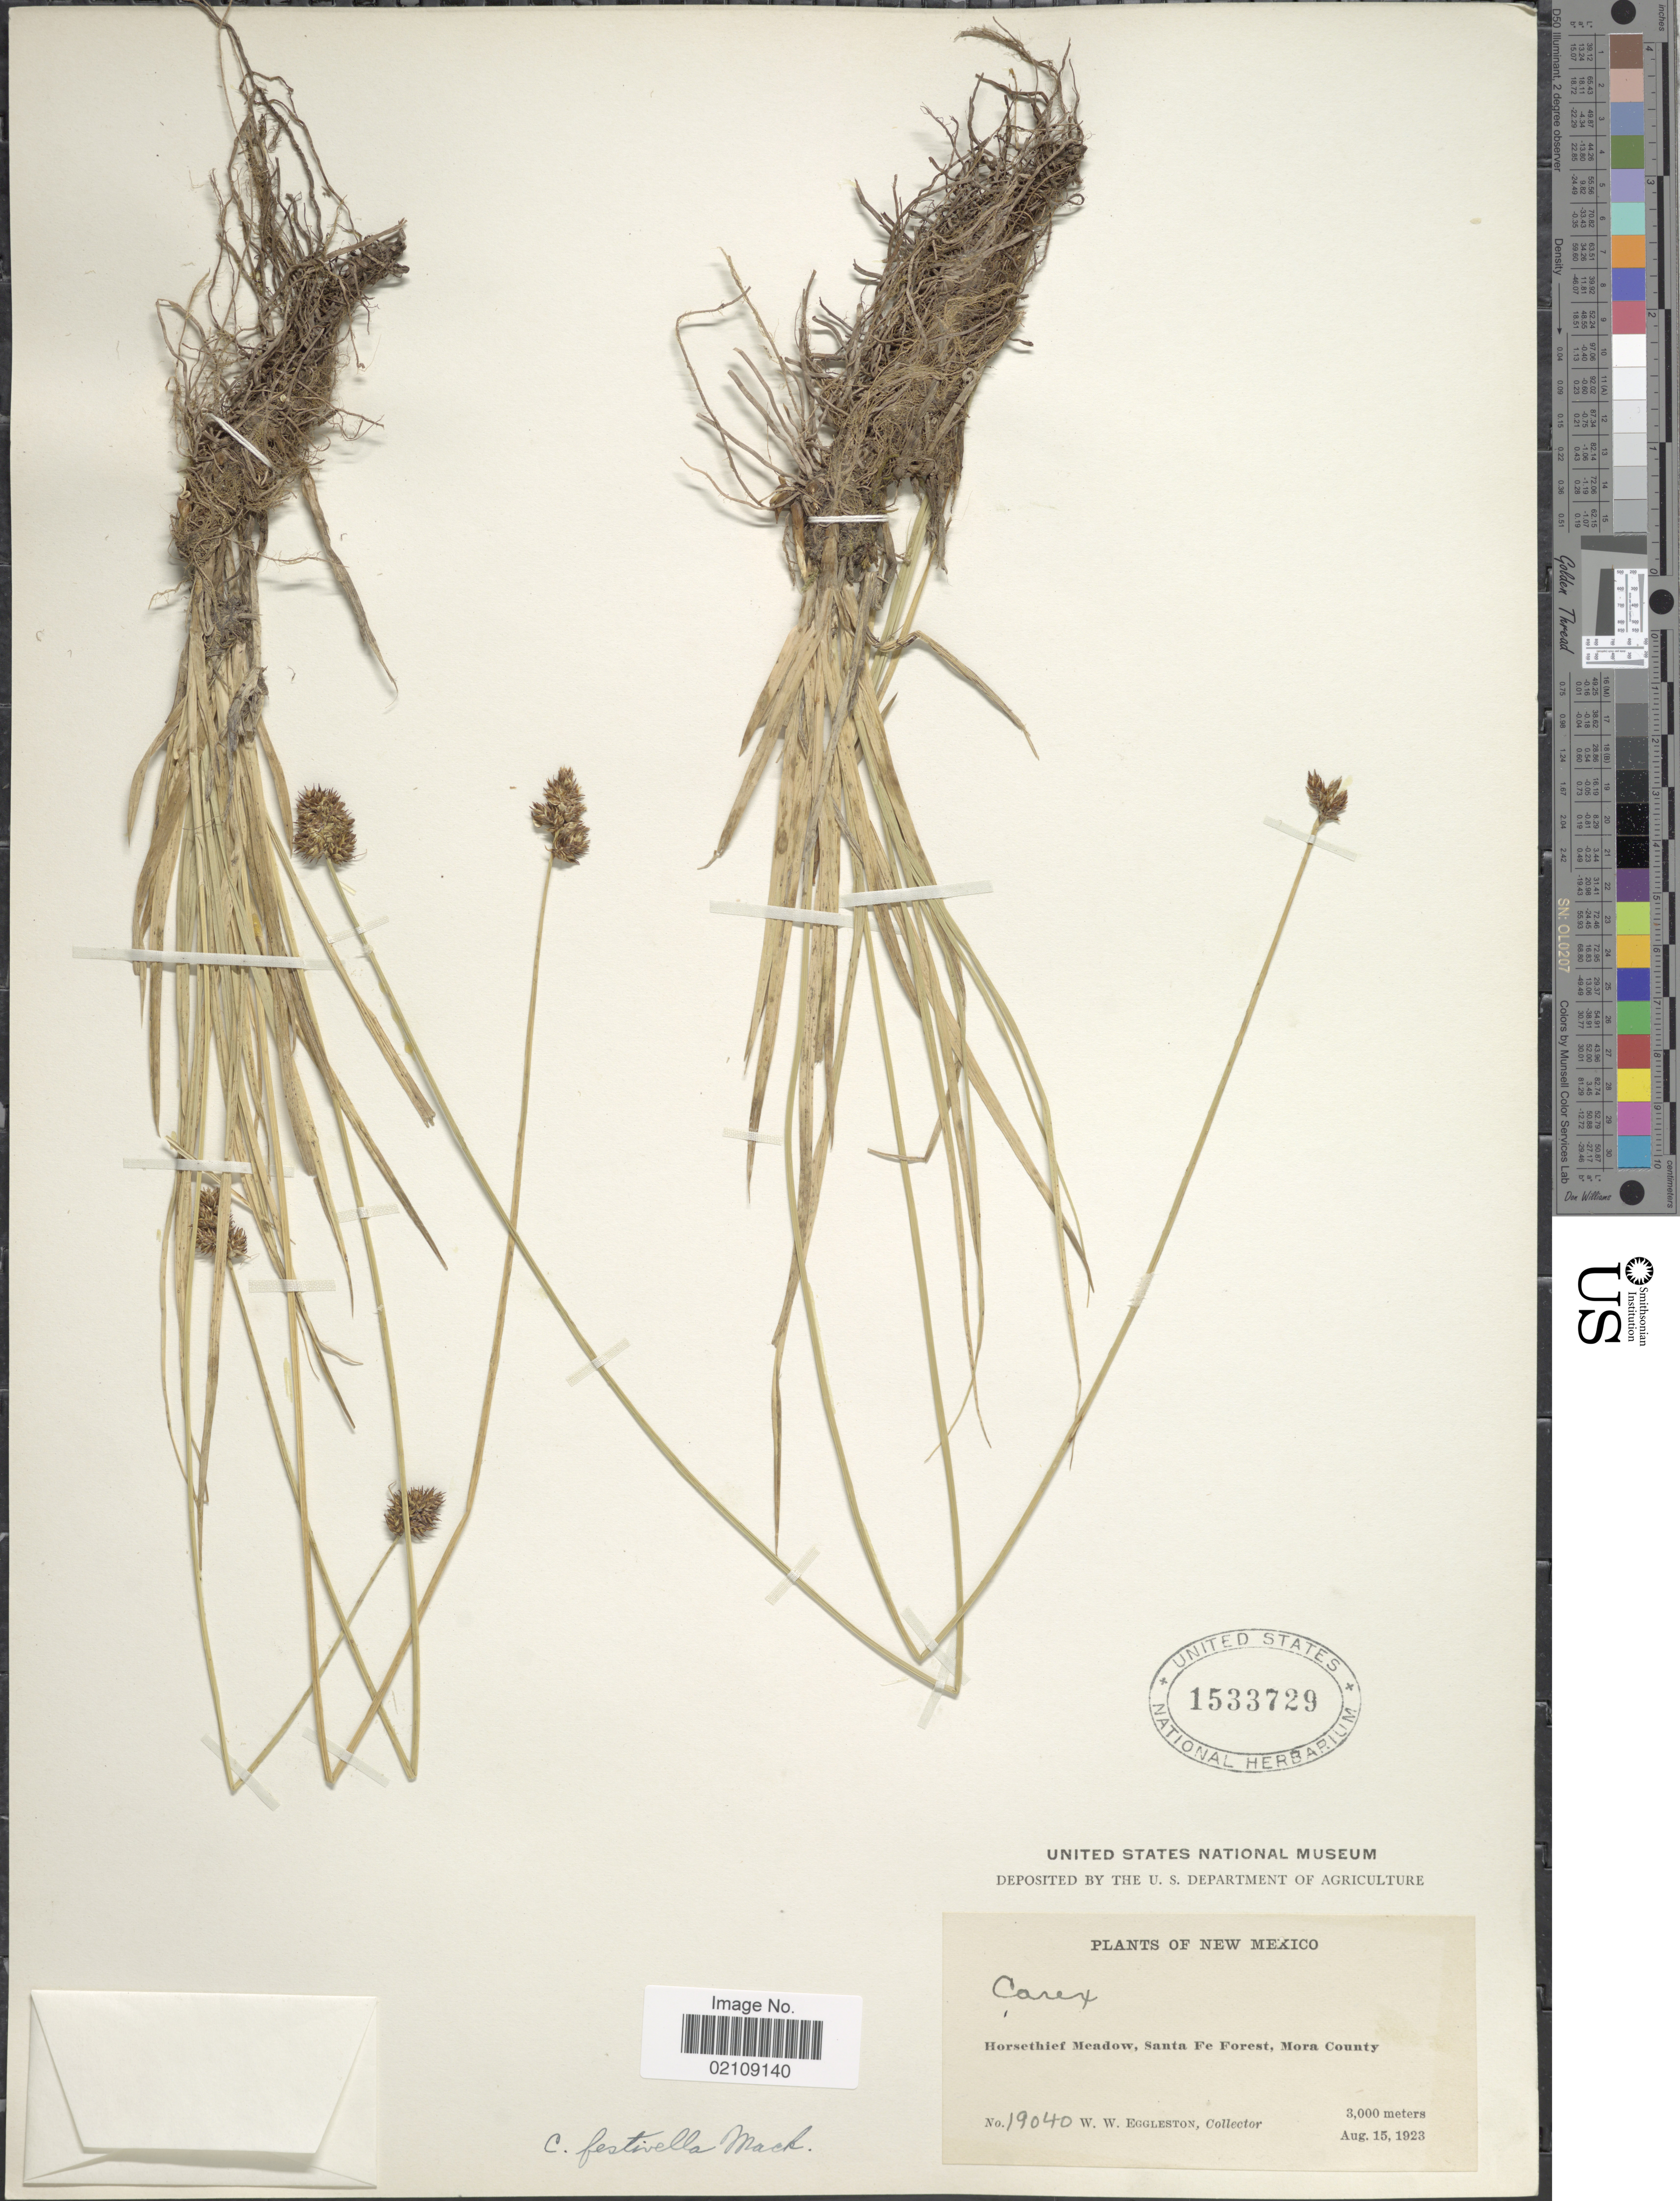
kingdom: Plantae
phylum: Tracheophyta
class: Liliopsida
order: Poales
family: Cyperaceae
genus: Carex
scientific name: Carex microptera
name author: Mack.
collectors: W. W. Eggleston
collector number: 19040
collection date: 1923-08-15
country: United States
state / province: New Mexico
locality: Horsethief Meadow, Santa Fe Forest, Mora County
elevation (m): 3000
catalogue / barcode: US 1533729